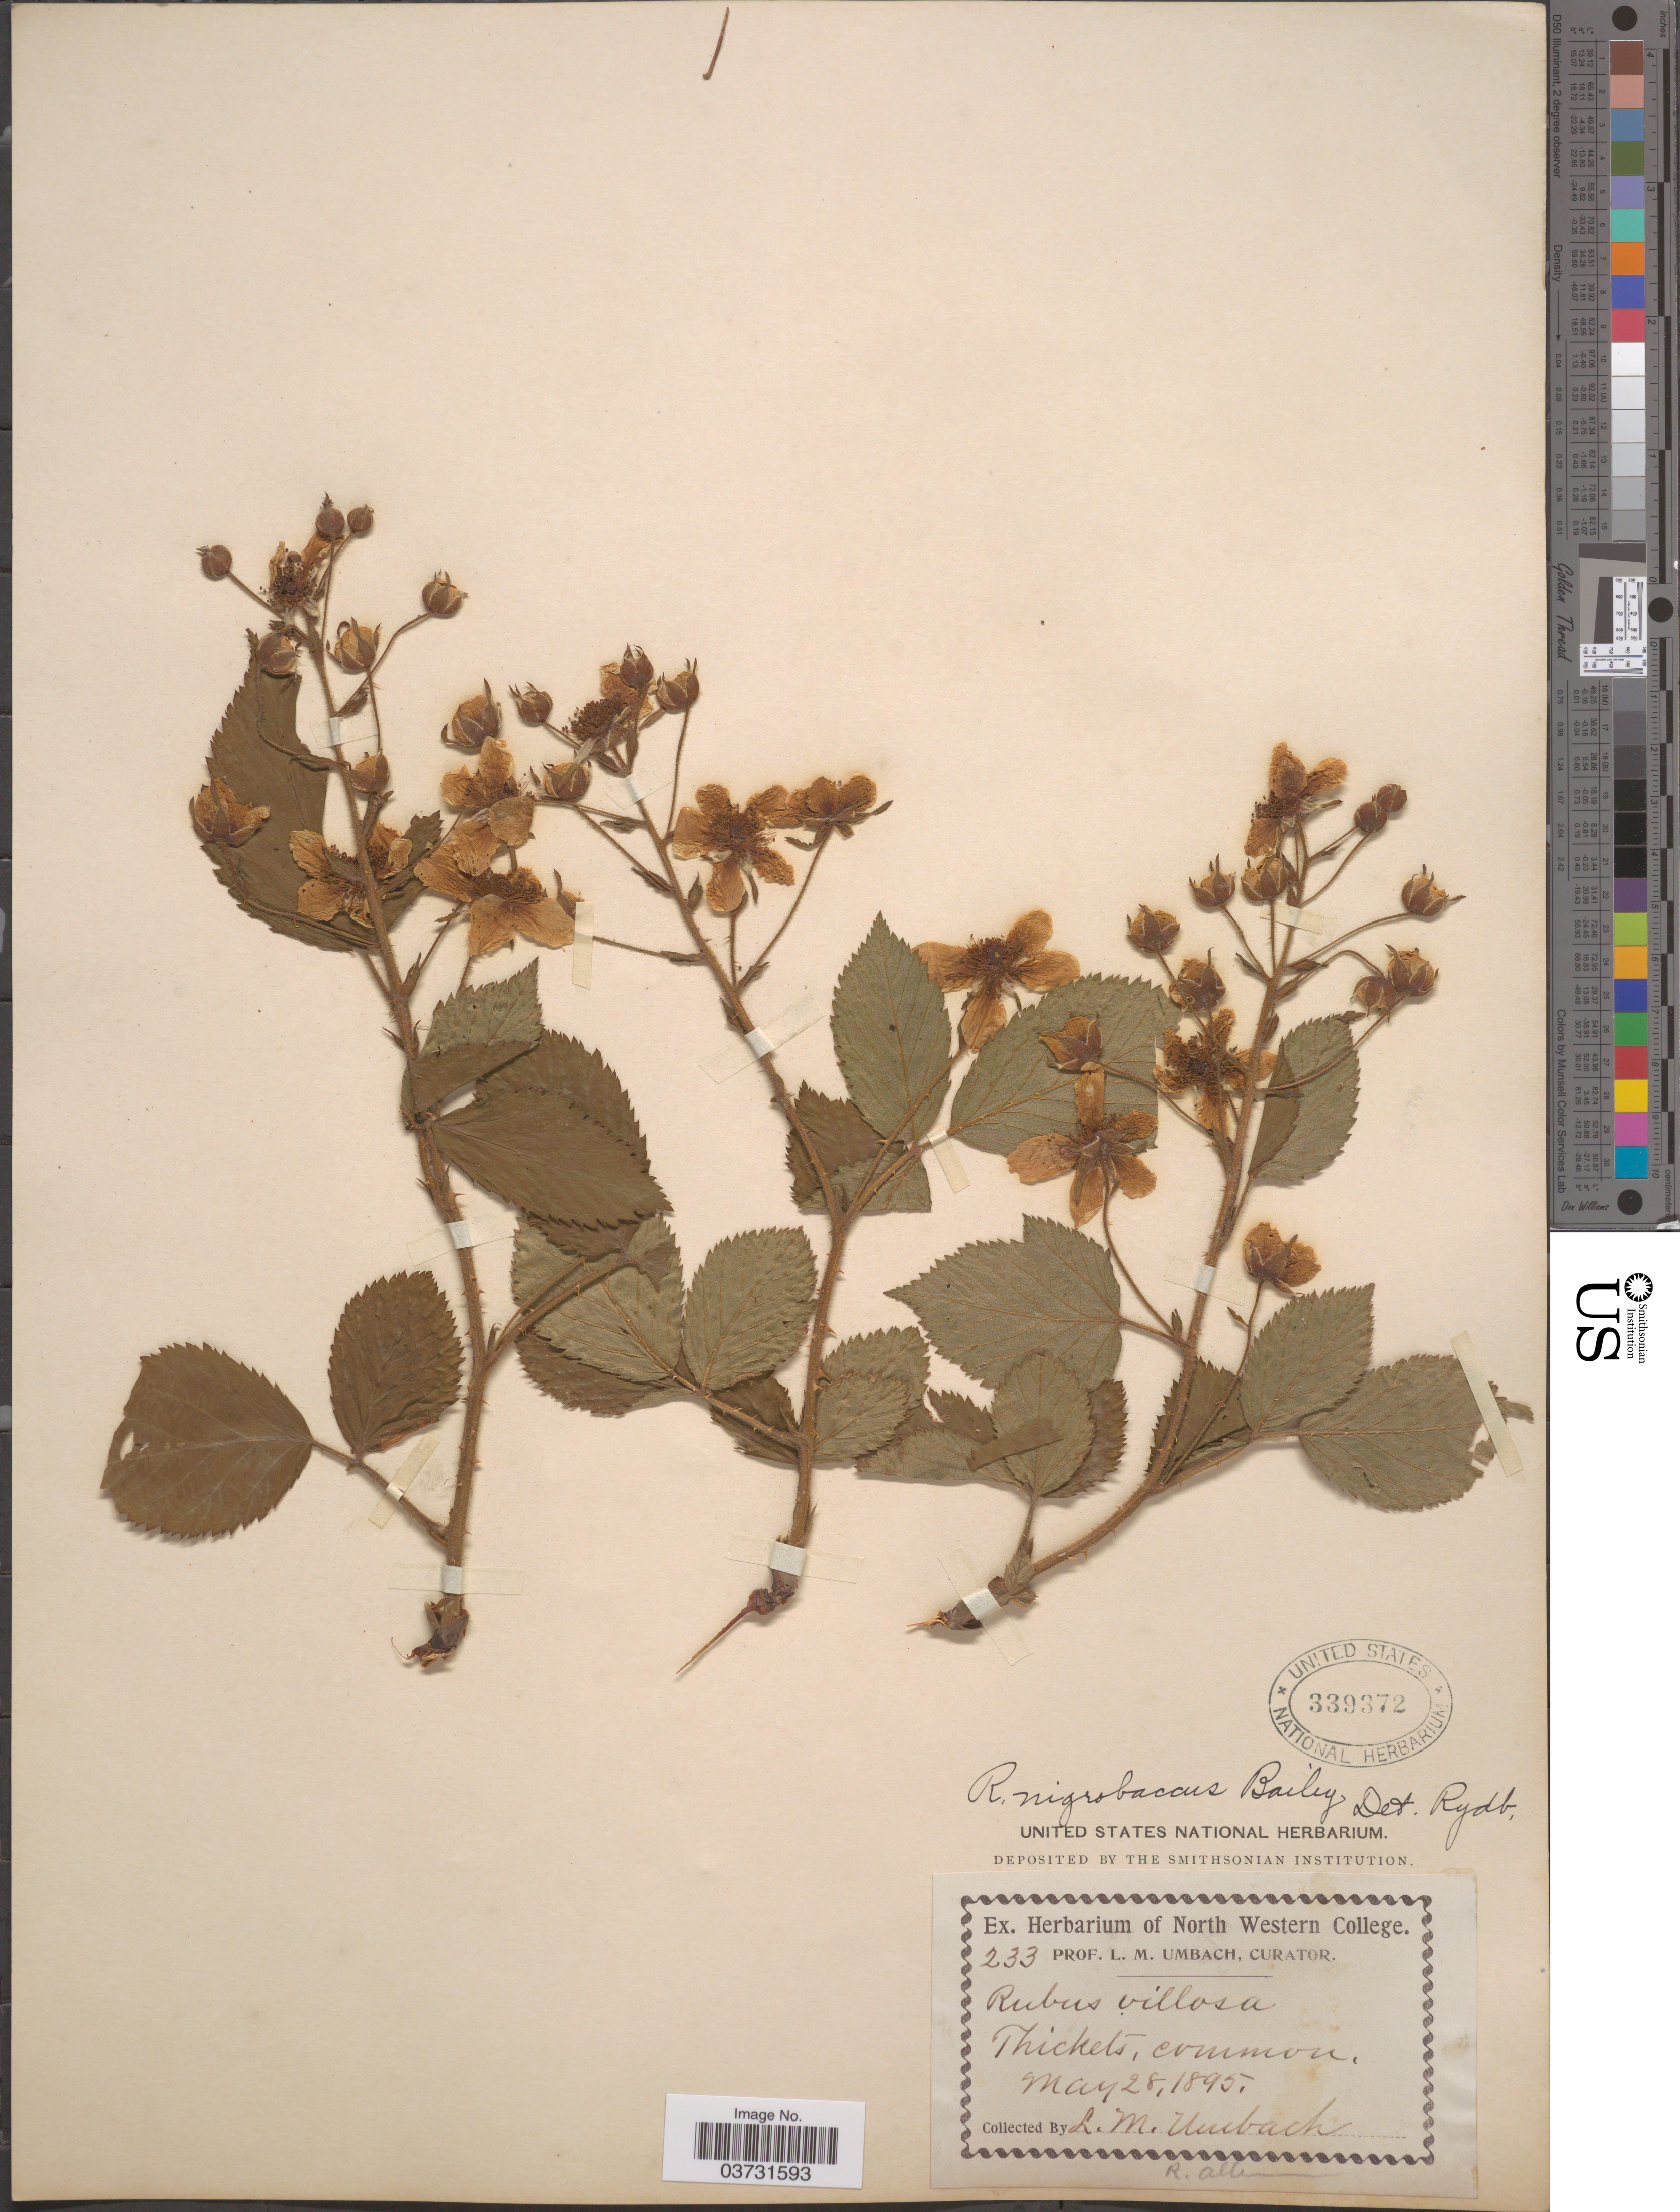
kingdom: Plantae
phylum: Tracheophyta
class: Magnoliopsida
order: Rosales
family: Rosaceae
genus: Rubus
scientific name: Rubus nigrobaccus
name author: L.H. Bailey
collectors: L. M. Umbach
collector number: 233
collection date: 1895-05-28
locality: Thickets.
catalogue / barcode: US 339372